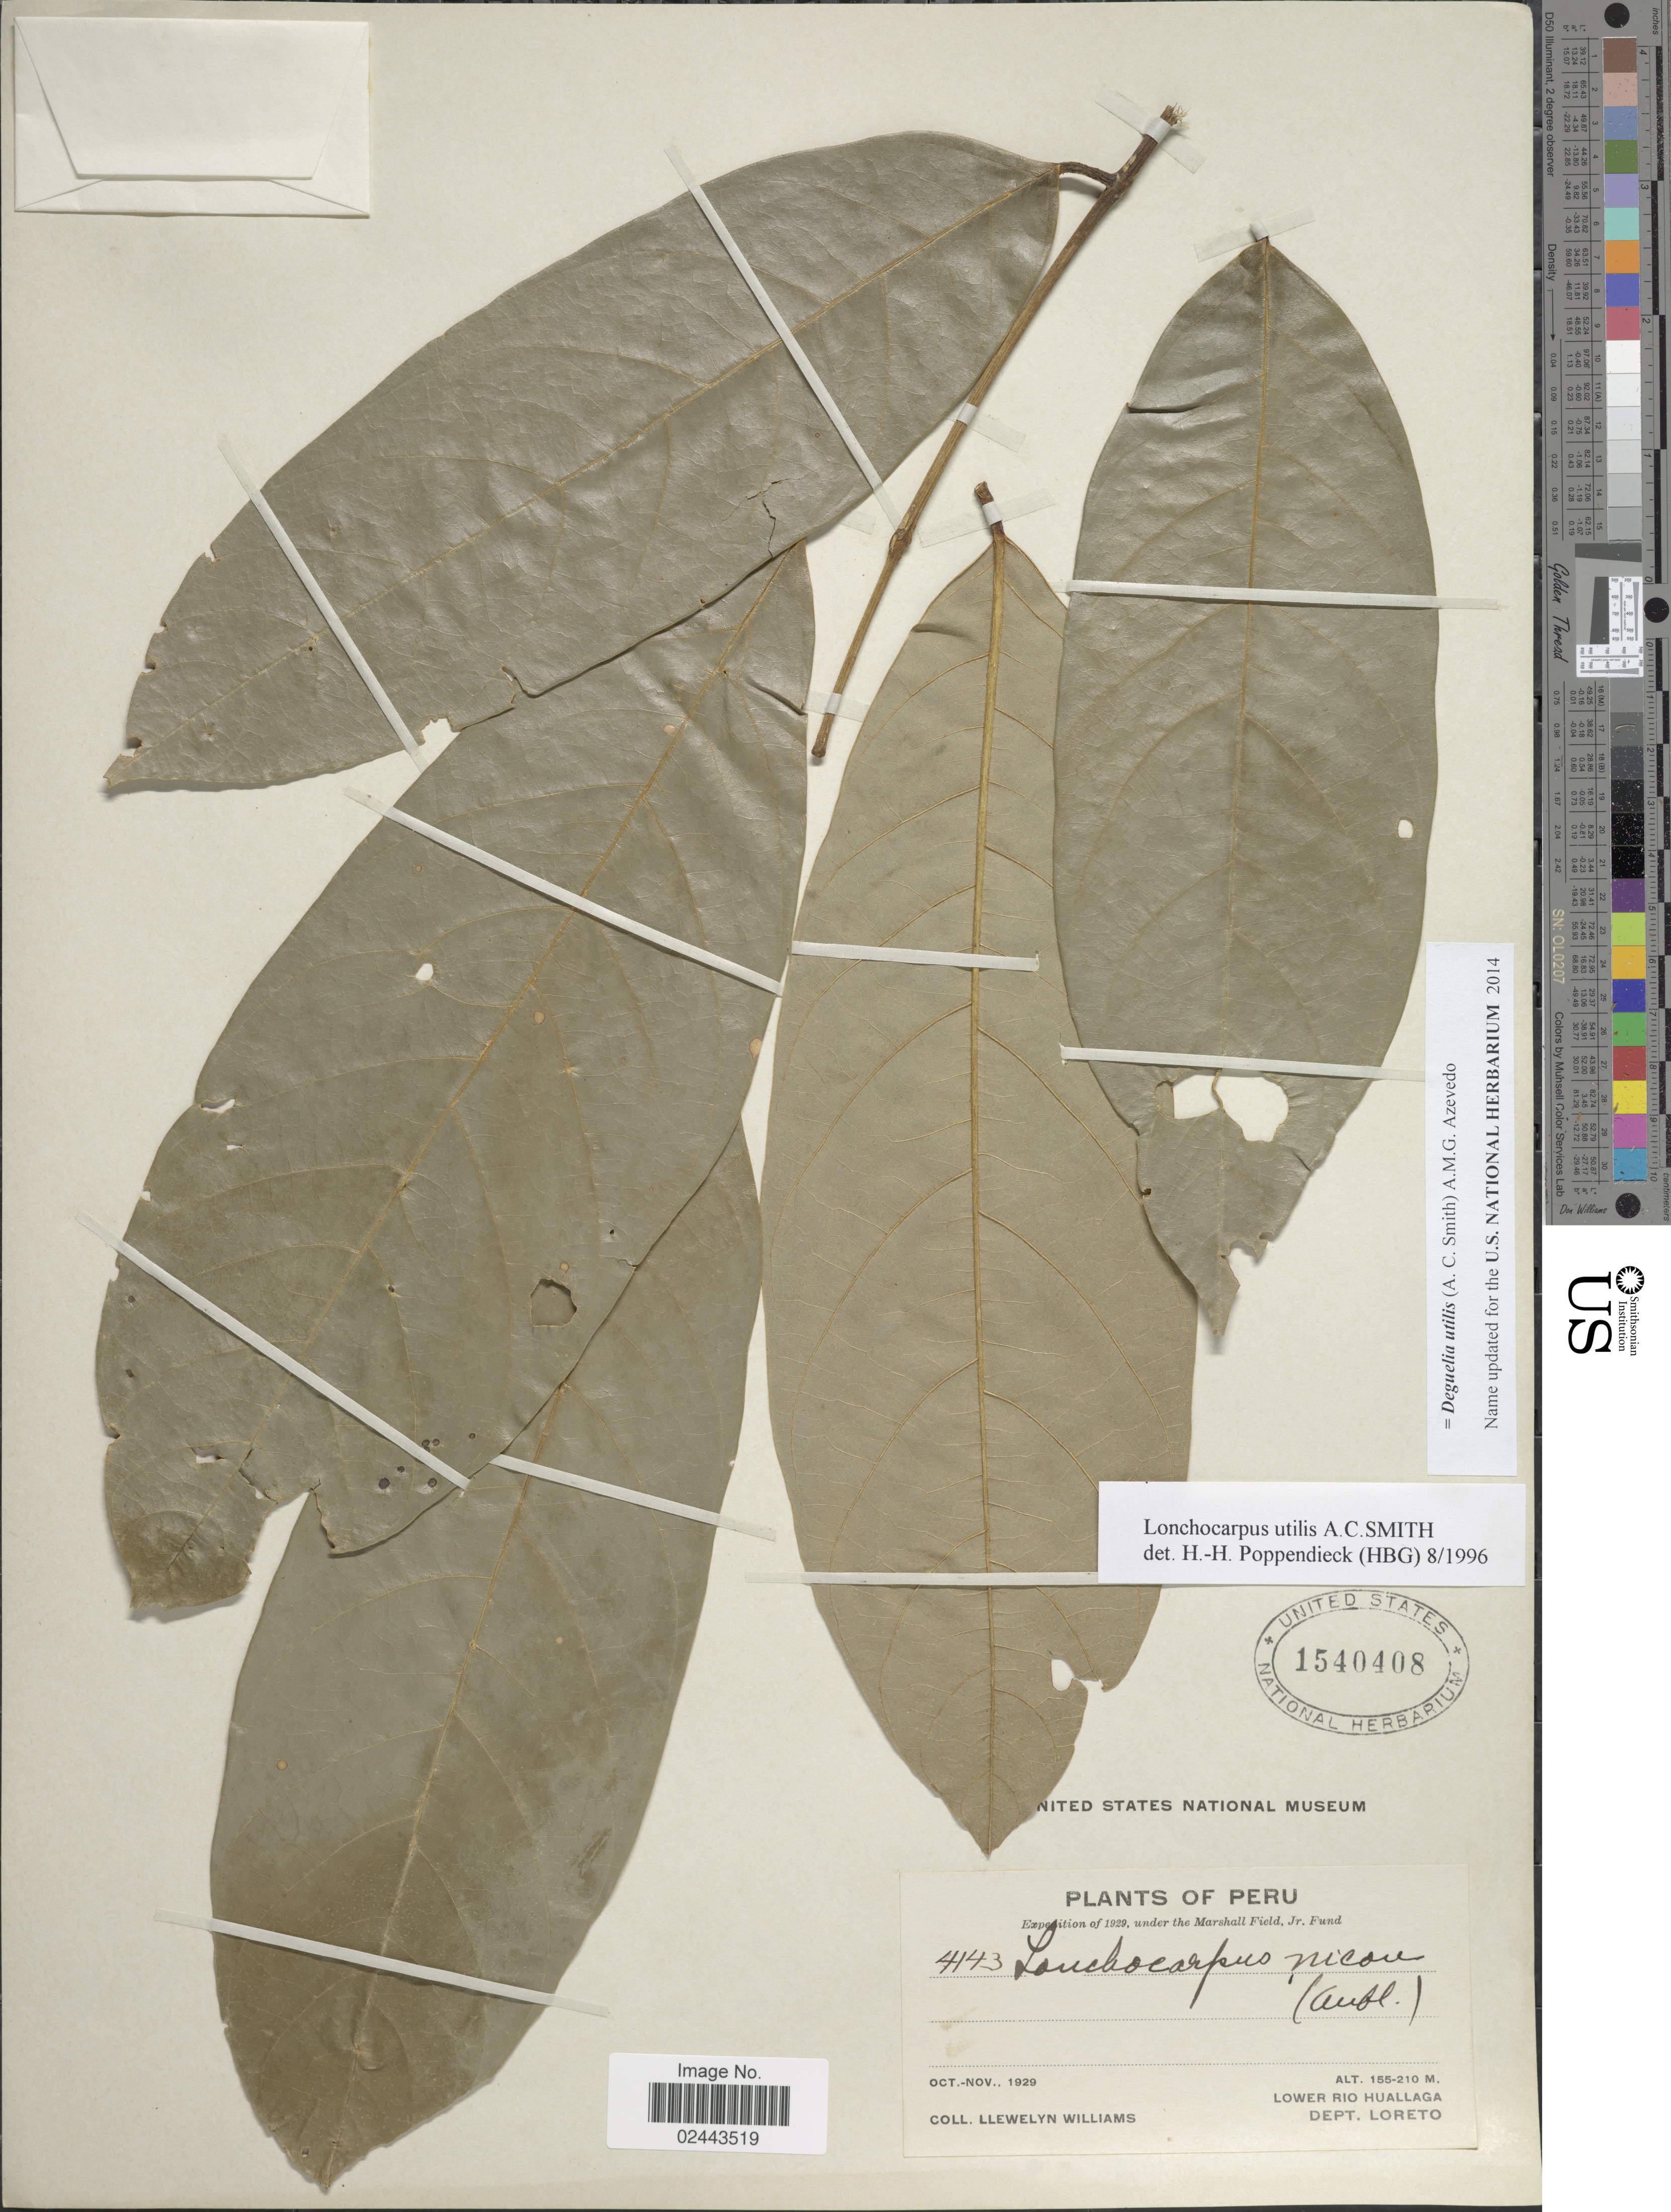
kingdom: Plantae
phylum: Tracheophyta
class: Magnoliopsida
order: Fabales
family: Fabaceae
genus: Deguelia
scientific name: Deguelia utilis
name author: (A.C. Sm.) A.M.G. Azevedo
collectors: Ll. Williams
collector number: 4143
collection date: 1929-10/1929-11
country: Peru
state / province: Loreto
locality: Lower Rio Huallaga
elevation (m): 155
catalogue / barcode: US 1540408